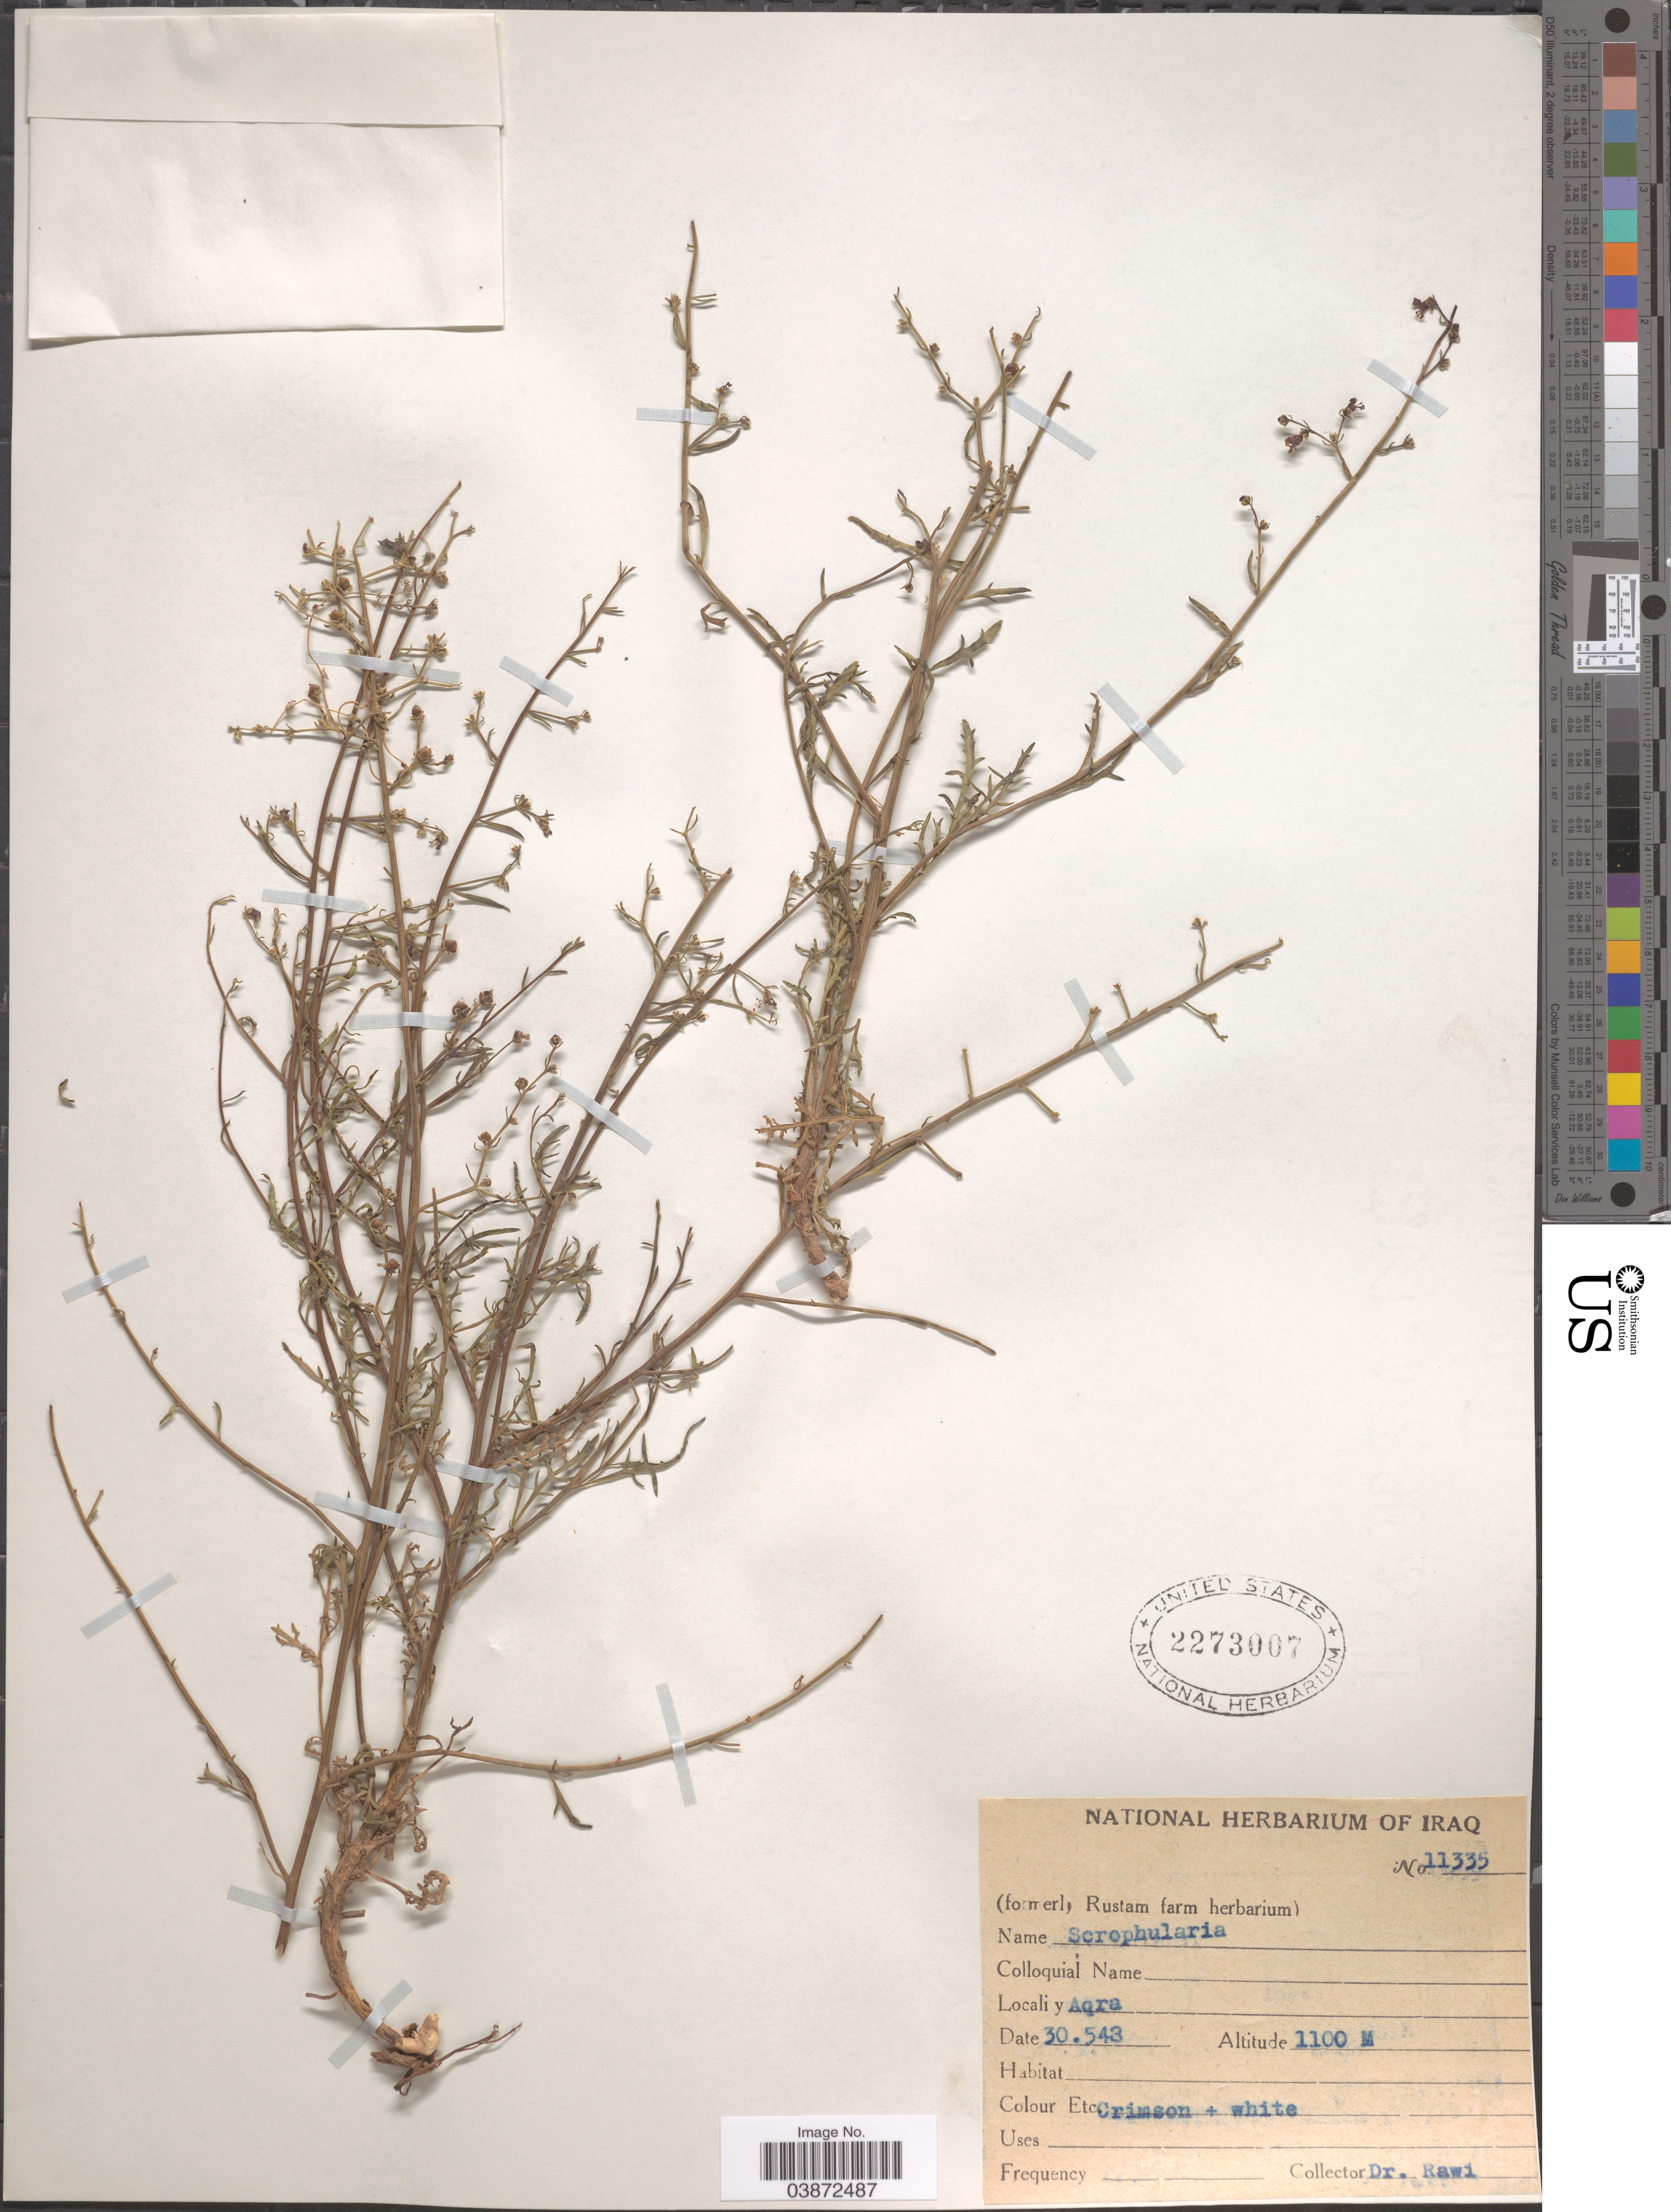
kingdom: Plantae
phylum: Tracheophyta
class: Magnoliopsida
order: Lamiales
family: Scrophulariaceae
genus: Scrophularia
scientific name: Scrophularia sp.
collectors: -. Rawi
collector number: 11335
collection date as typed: Transcribed d/m/y: 30/5/43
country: Iraq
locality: Aqra.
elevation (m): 1100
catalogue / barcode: US 2273007